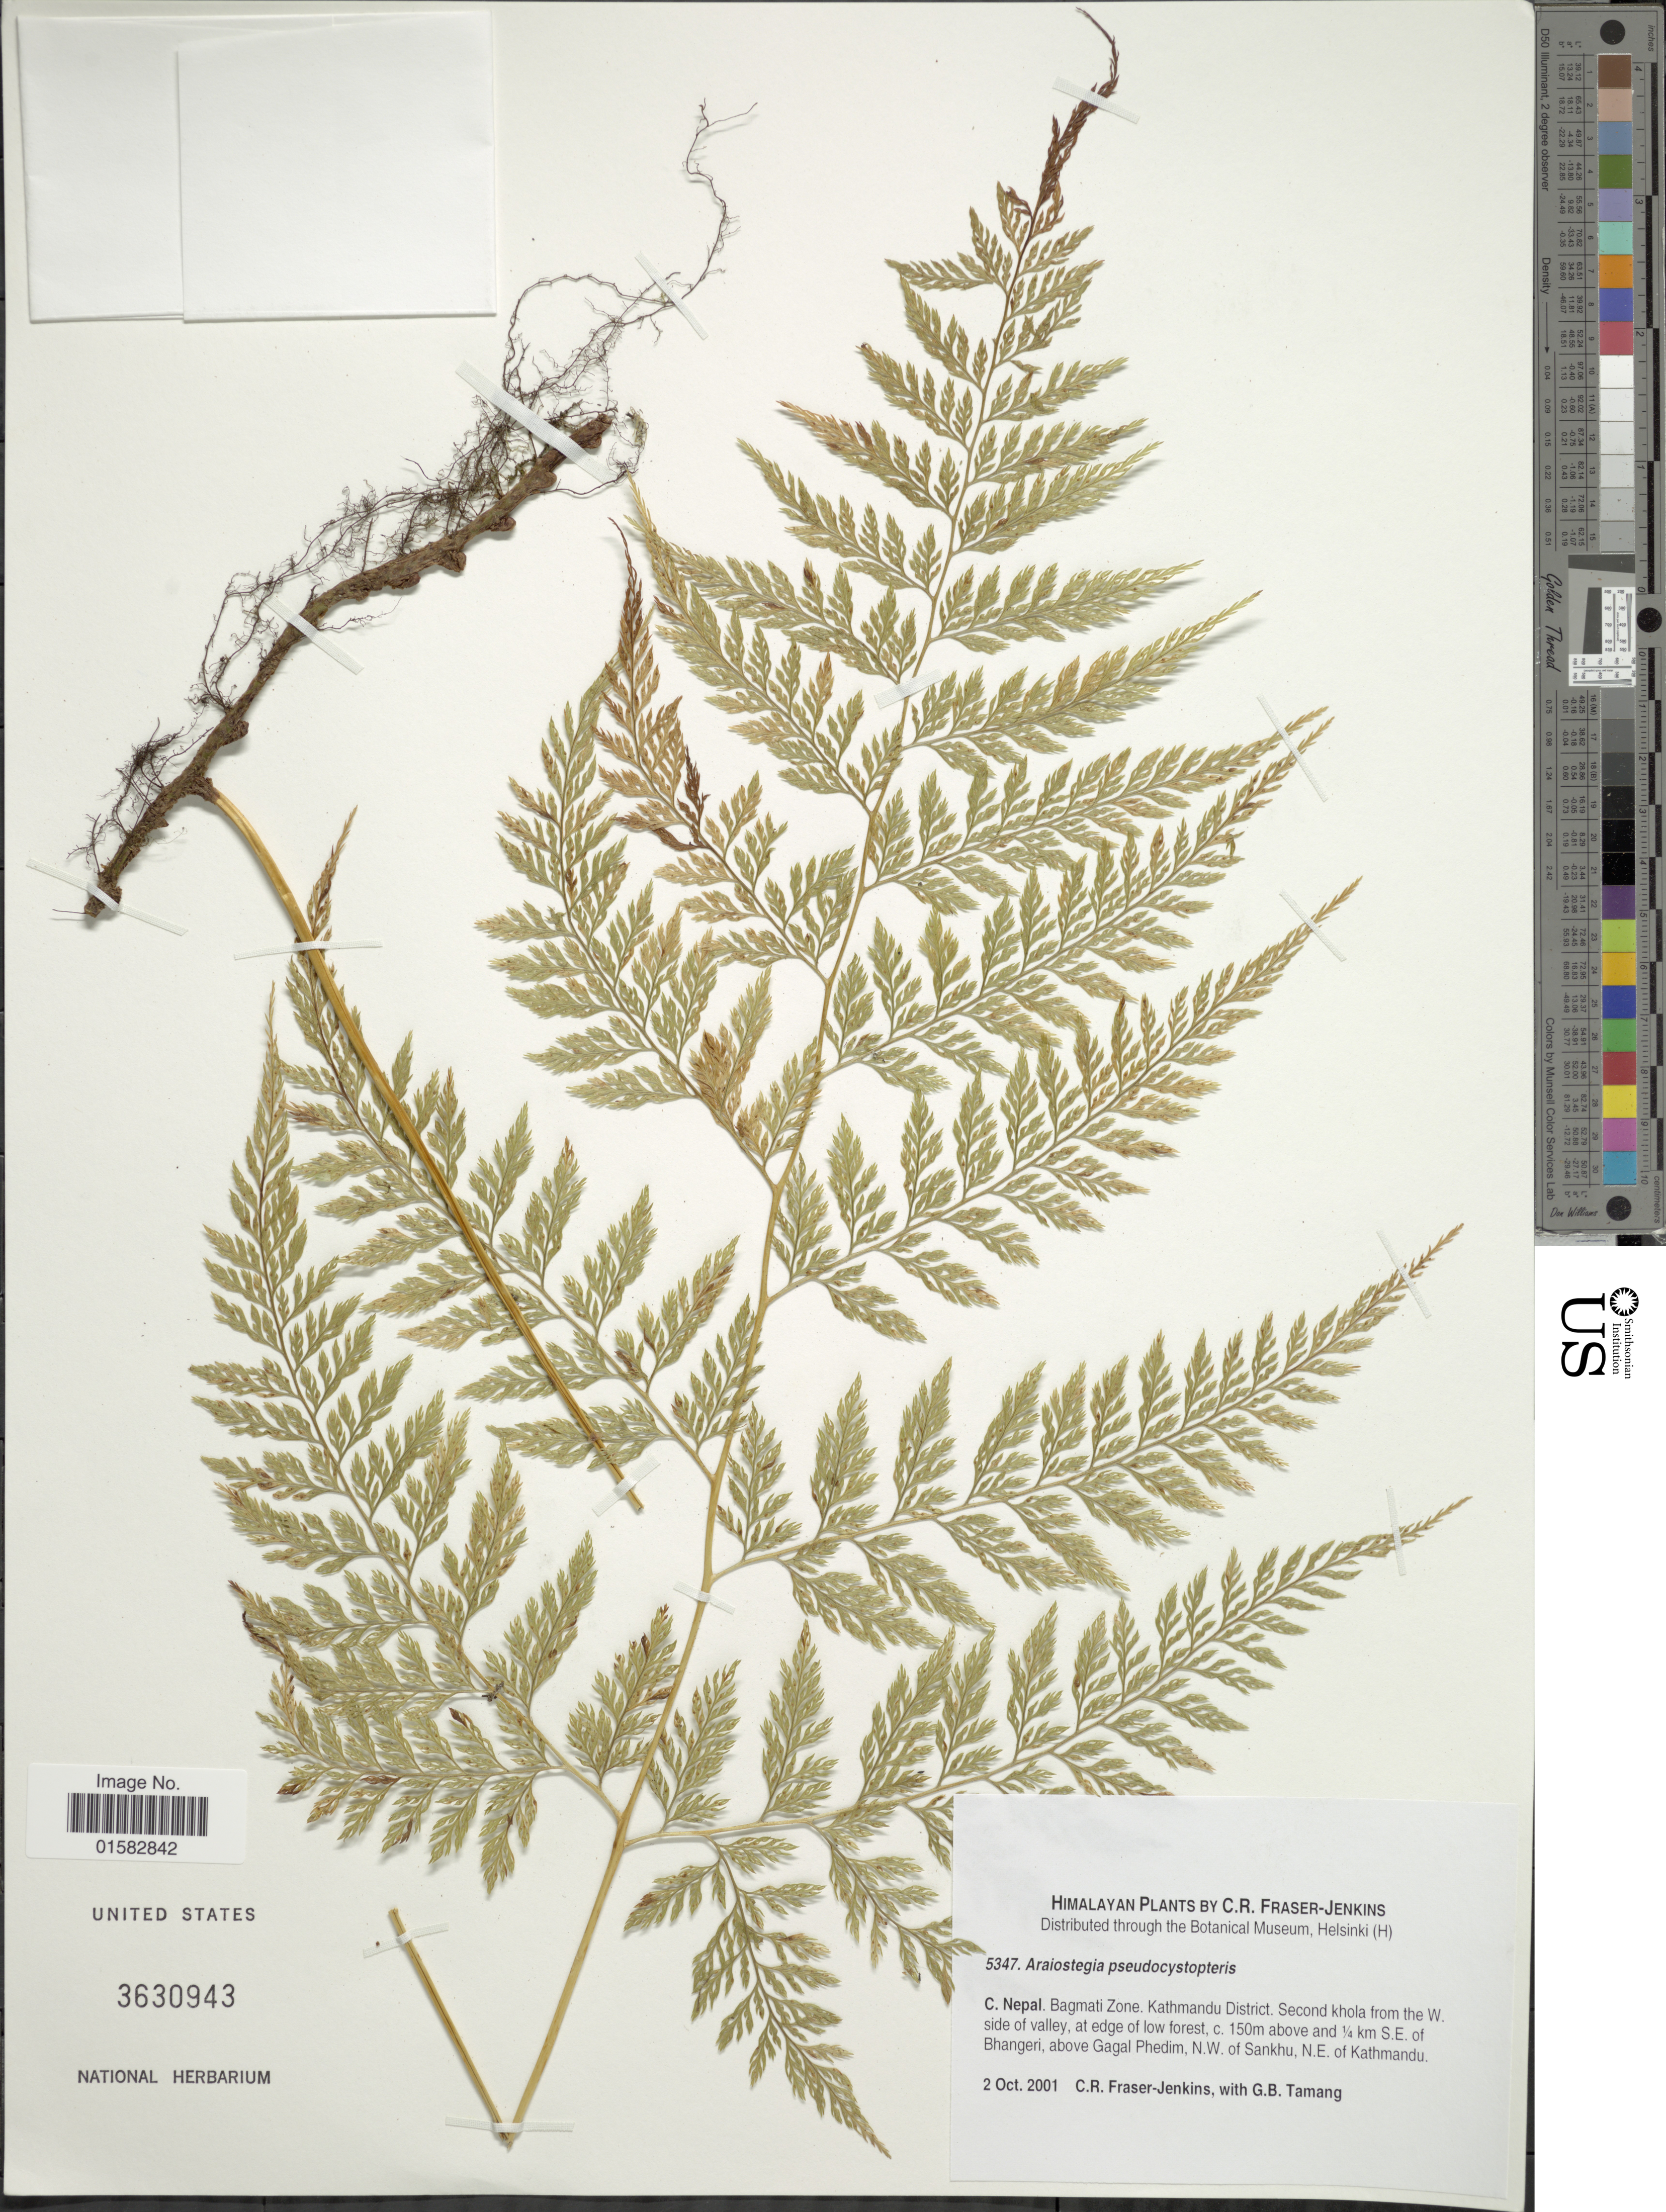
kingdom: Plantae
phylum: Tracheophyta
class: Polypodiopsida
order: Polypodiales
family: Davalliaceae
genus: Davallia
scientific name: Davallia pulchra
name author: D. Don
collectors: C. R. Fraser-Jenkins & G. Tamang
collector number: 5347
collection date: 2001-10-02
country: Nepal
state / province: Bagmati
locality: C. Nepal, Bagmati Zone, Kathmandu District, Second khola from the W side of valley, at edge of low forest, c.0.25 km S.E. of Bhangeri, above Gaga Phedim, N.W. of Sankhu, N.E. of Kathmandu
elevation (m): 150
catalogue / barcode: US 3630943